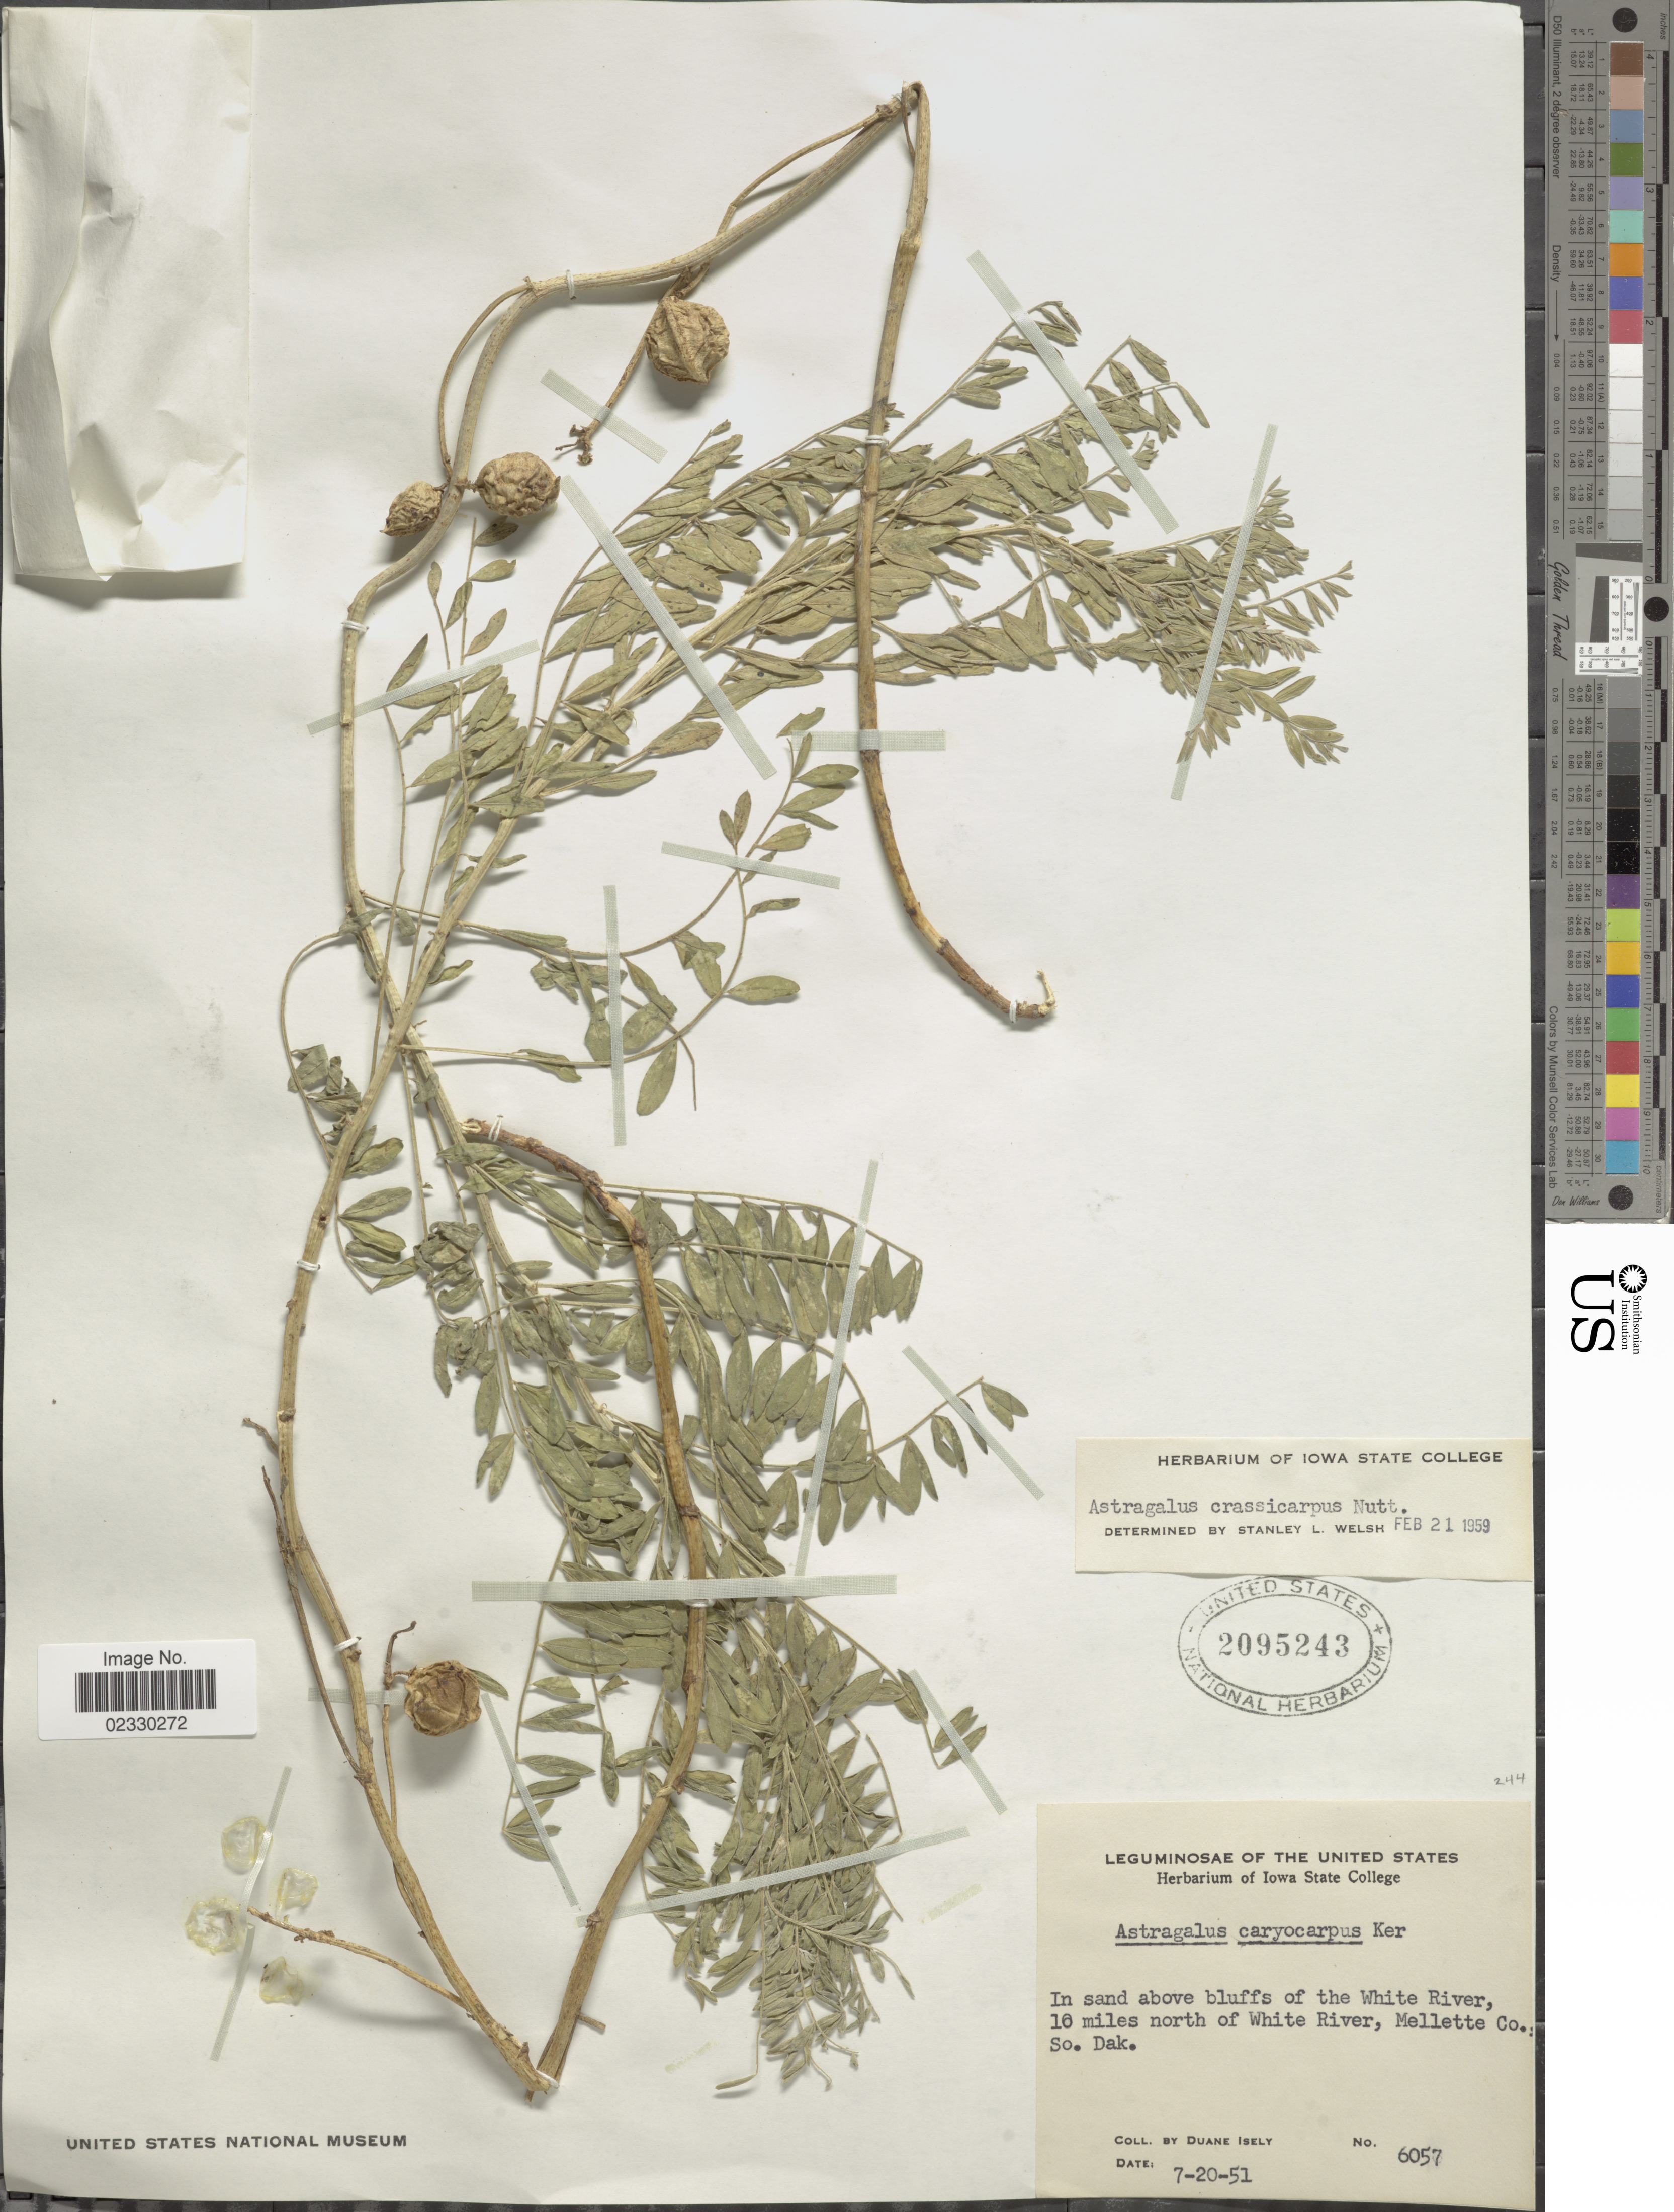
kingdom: Plantae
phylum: Tracheophyta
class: Magnoliopsida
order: Fabales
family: Fabaceae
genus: Astragalus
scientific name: Astragalus crassicarpus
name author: Nutt.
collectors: D. Isely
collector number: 6057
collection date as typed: Transcribed d/m/y: 20/7/51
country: United States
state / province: South Dakota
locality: In sand above bluffs of the White River, 10 miles north of White River, Mellette Co.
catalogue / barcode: US 2095243